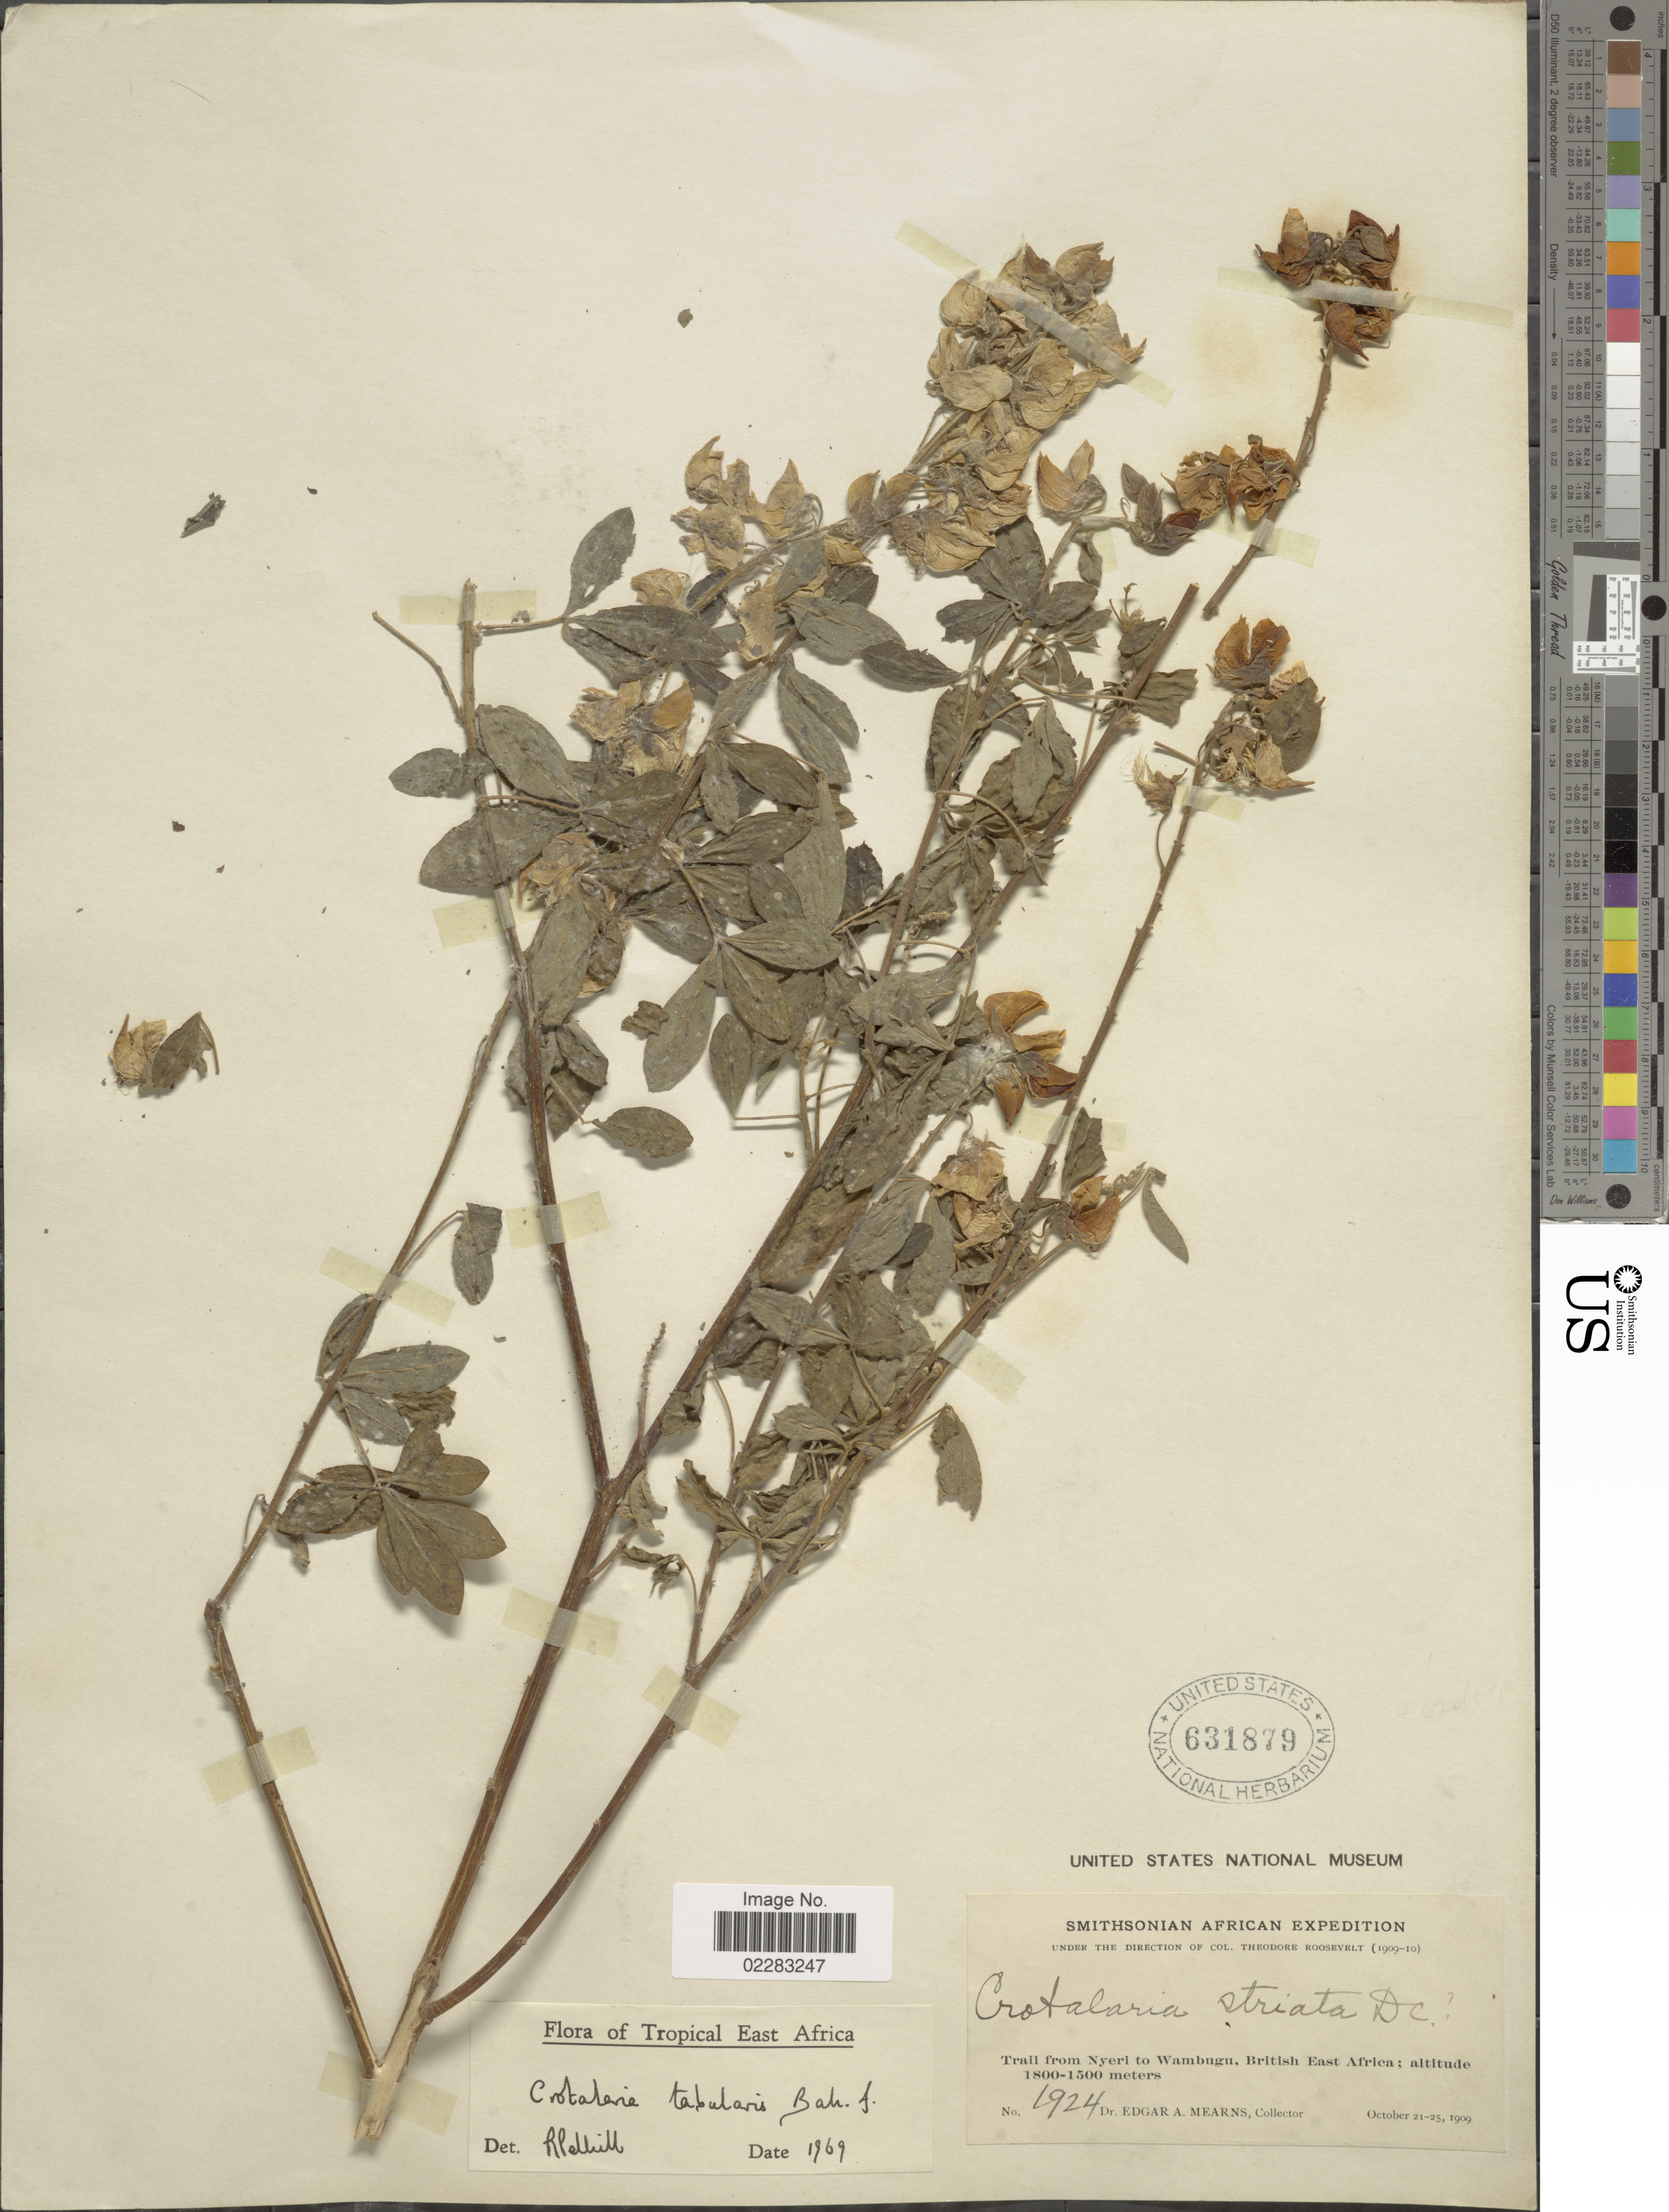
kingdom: Plantae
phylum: Tracheophyta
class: Magnoliopsida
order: Fabales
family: Fabaceae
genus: Crotalaria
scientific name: Crotalaria tabularia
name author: Baker f.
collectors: E. A. Mearns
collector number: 1924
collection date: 1909-10-21/1909-10-25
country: Kenya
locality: Trail from Nyeri to Wambugu, British East Africa.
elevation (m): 1500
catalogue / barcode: US 631879